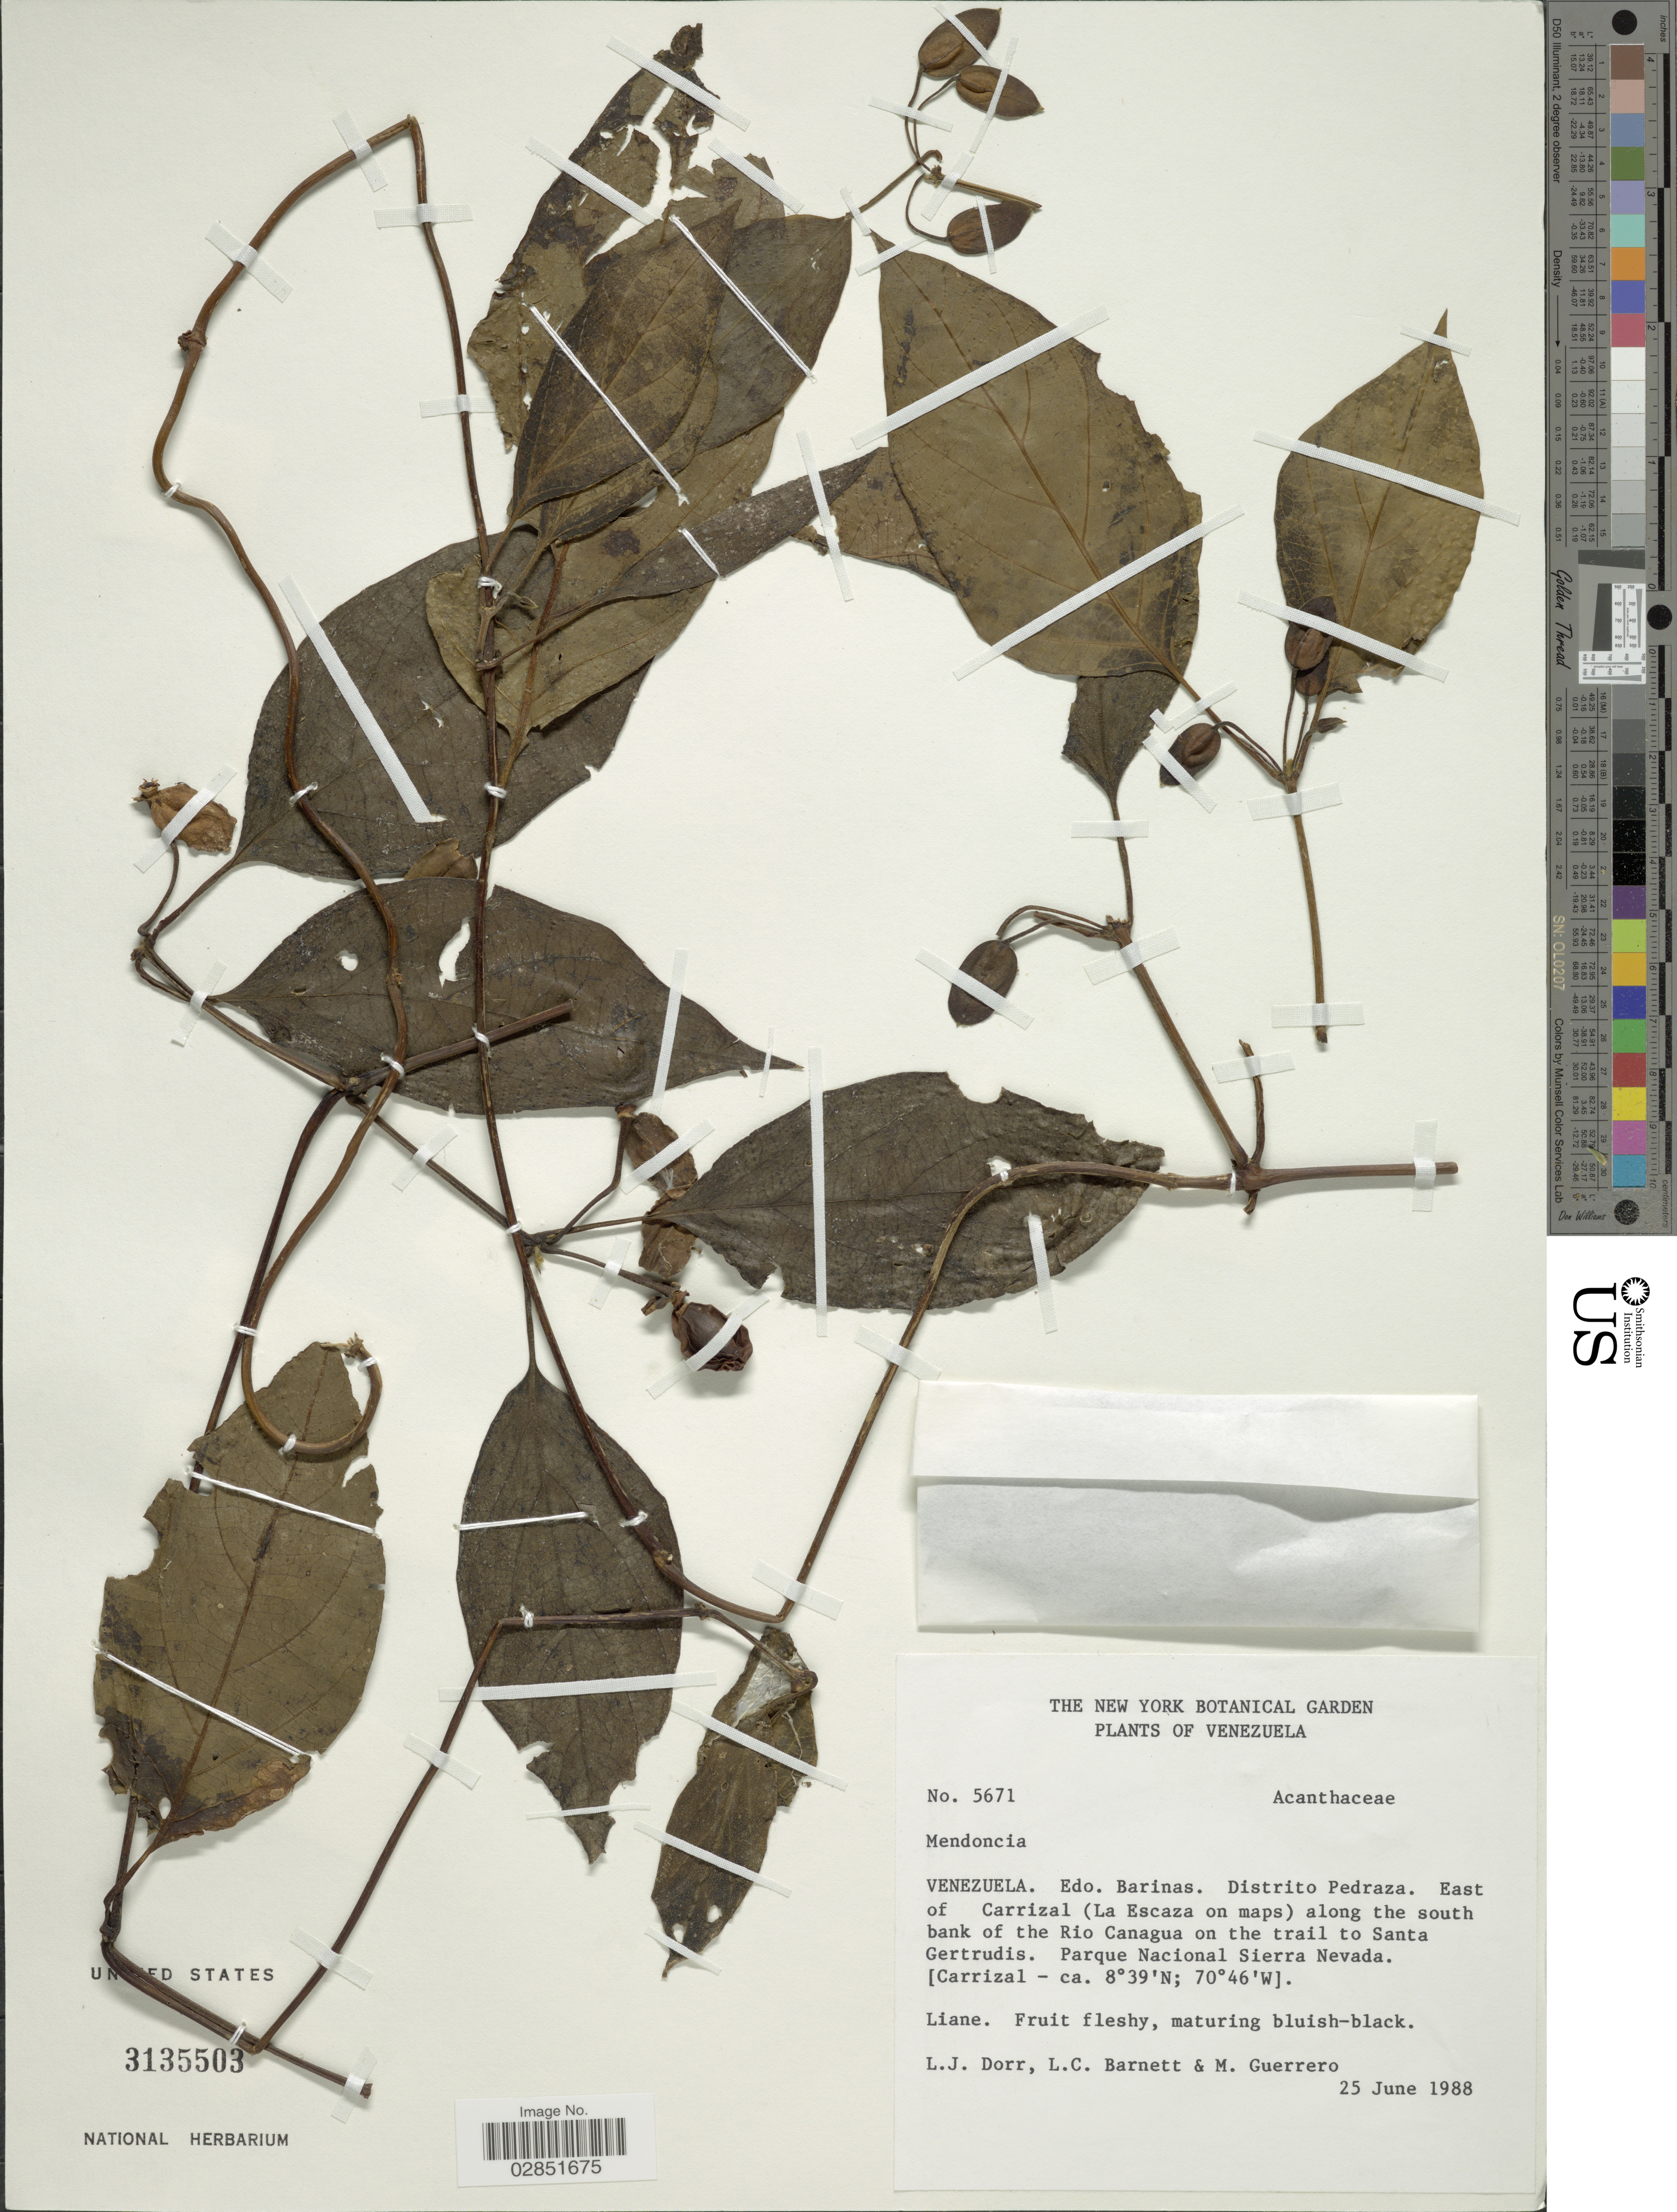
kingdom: Plantae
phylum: Tracheophyta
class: Magnoliopsida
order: Lamiales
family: Acanthaceae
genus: Mendoncia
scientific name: Mendoncia sp.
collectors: L. J. Dorr, L. C. Barnett & M. Guerrero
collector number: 5671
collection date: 1988-06-25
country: Venezuela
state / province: Barinas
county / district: Pedraza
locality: E of Carrizal along S bank of Rio Canagua on the trail to Santa Gertridis, Parque Nacional Sierra Nevada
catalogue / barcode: US 3135503